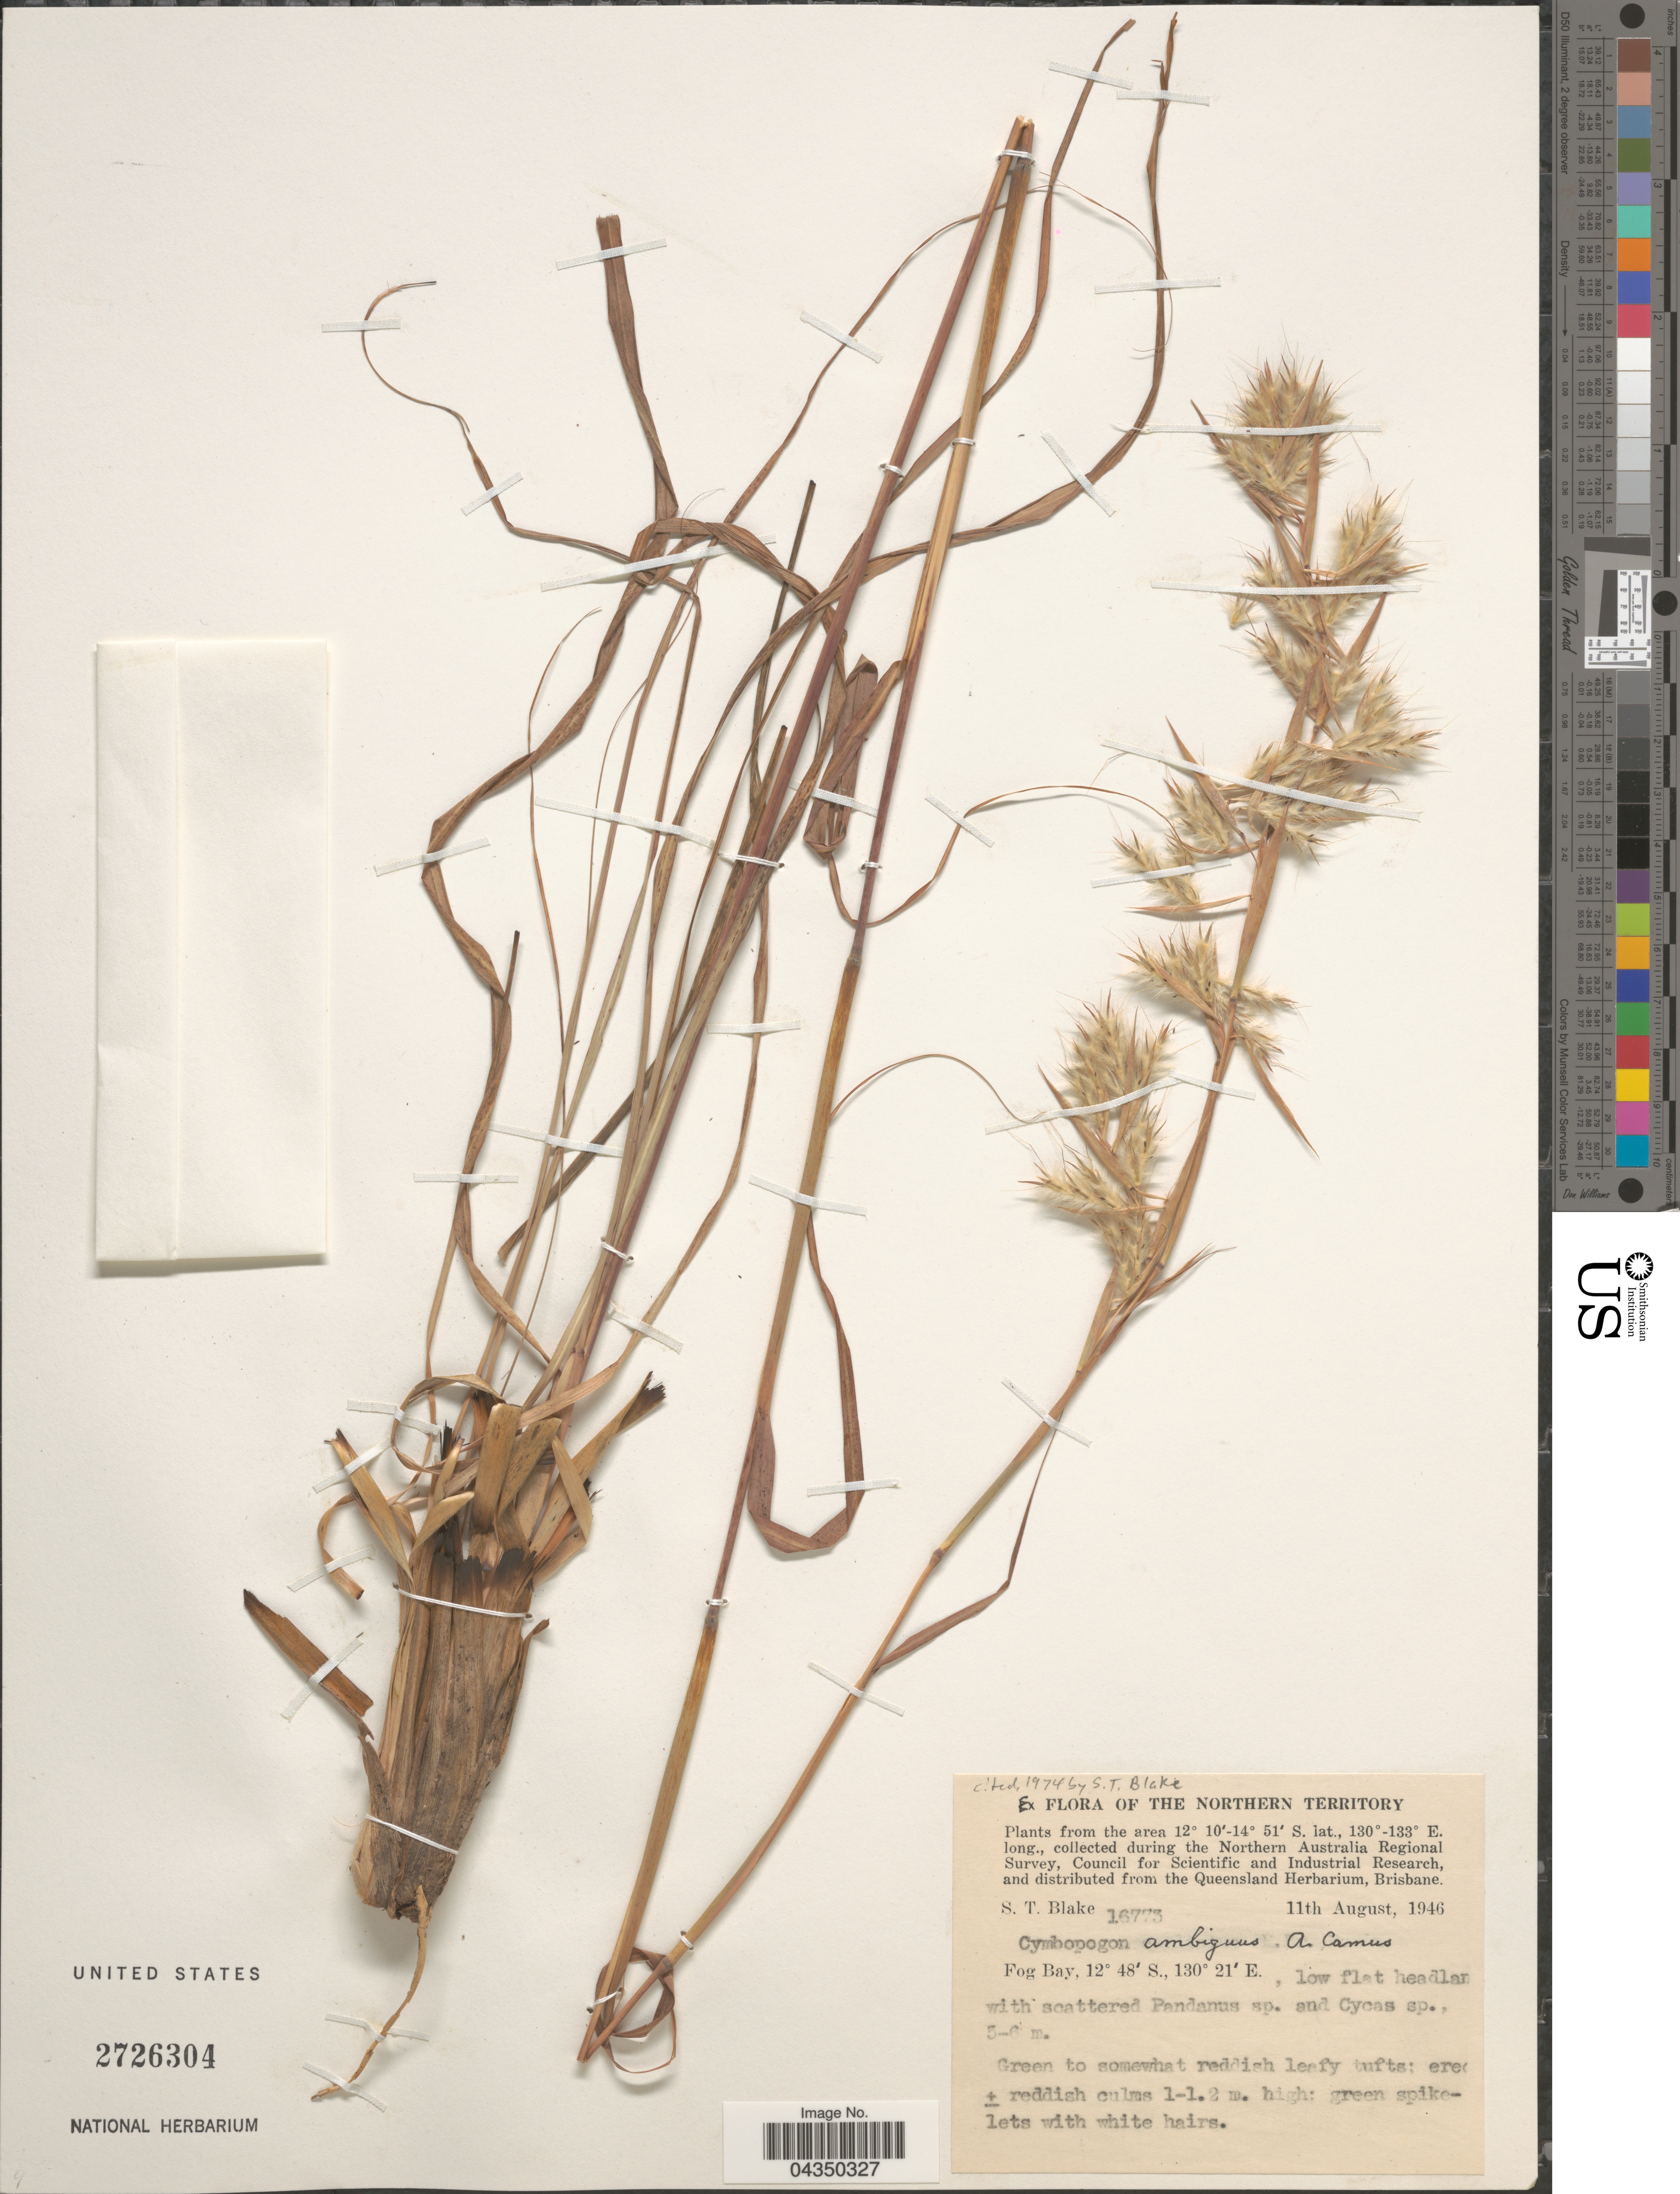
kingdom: Plantae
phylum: Tracheophyta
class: Liliopsida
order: Poales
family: Poaceae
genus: Cymbopogon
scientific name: Cymbopogon ambiguus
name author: A. Camus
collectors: S. T. Blake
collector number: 16773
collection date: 1946-08-11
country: Australia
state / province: Northern Territory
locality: Northern Australia Regional Survey. Fog Bay, low flat headland.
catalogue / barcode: US 2726304